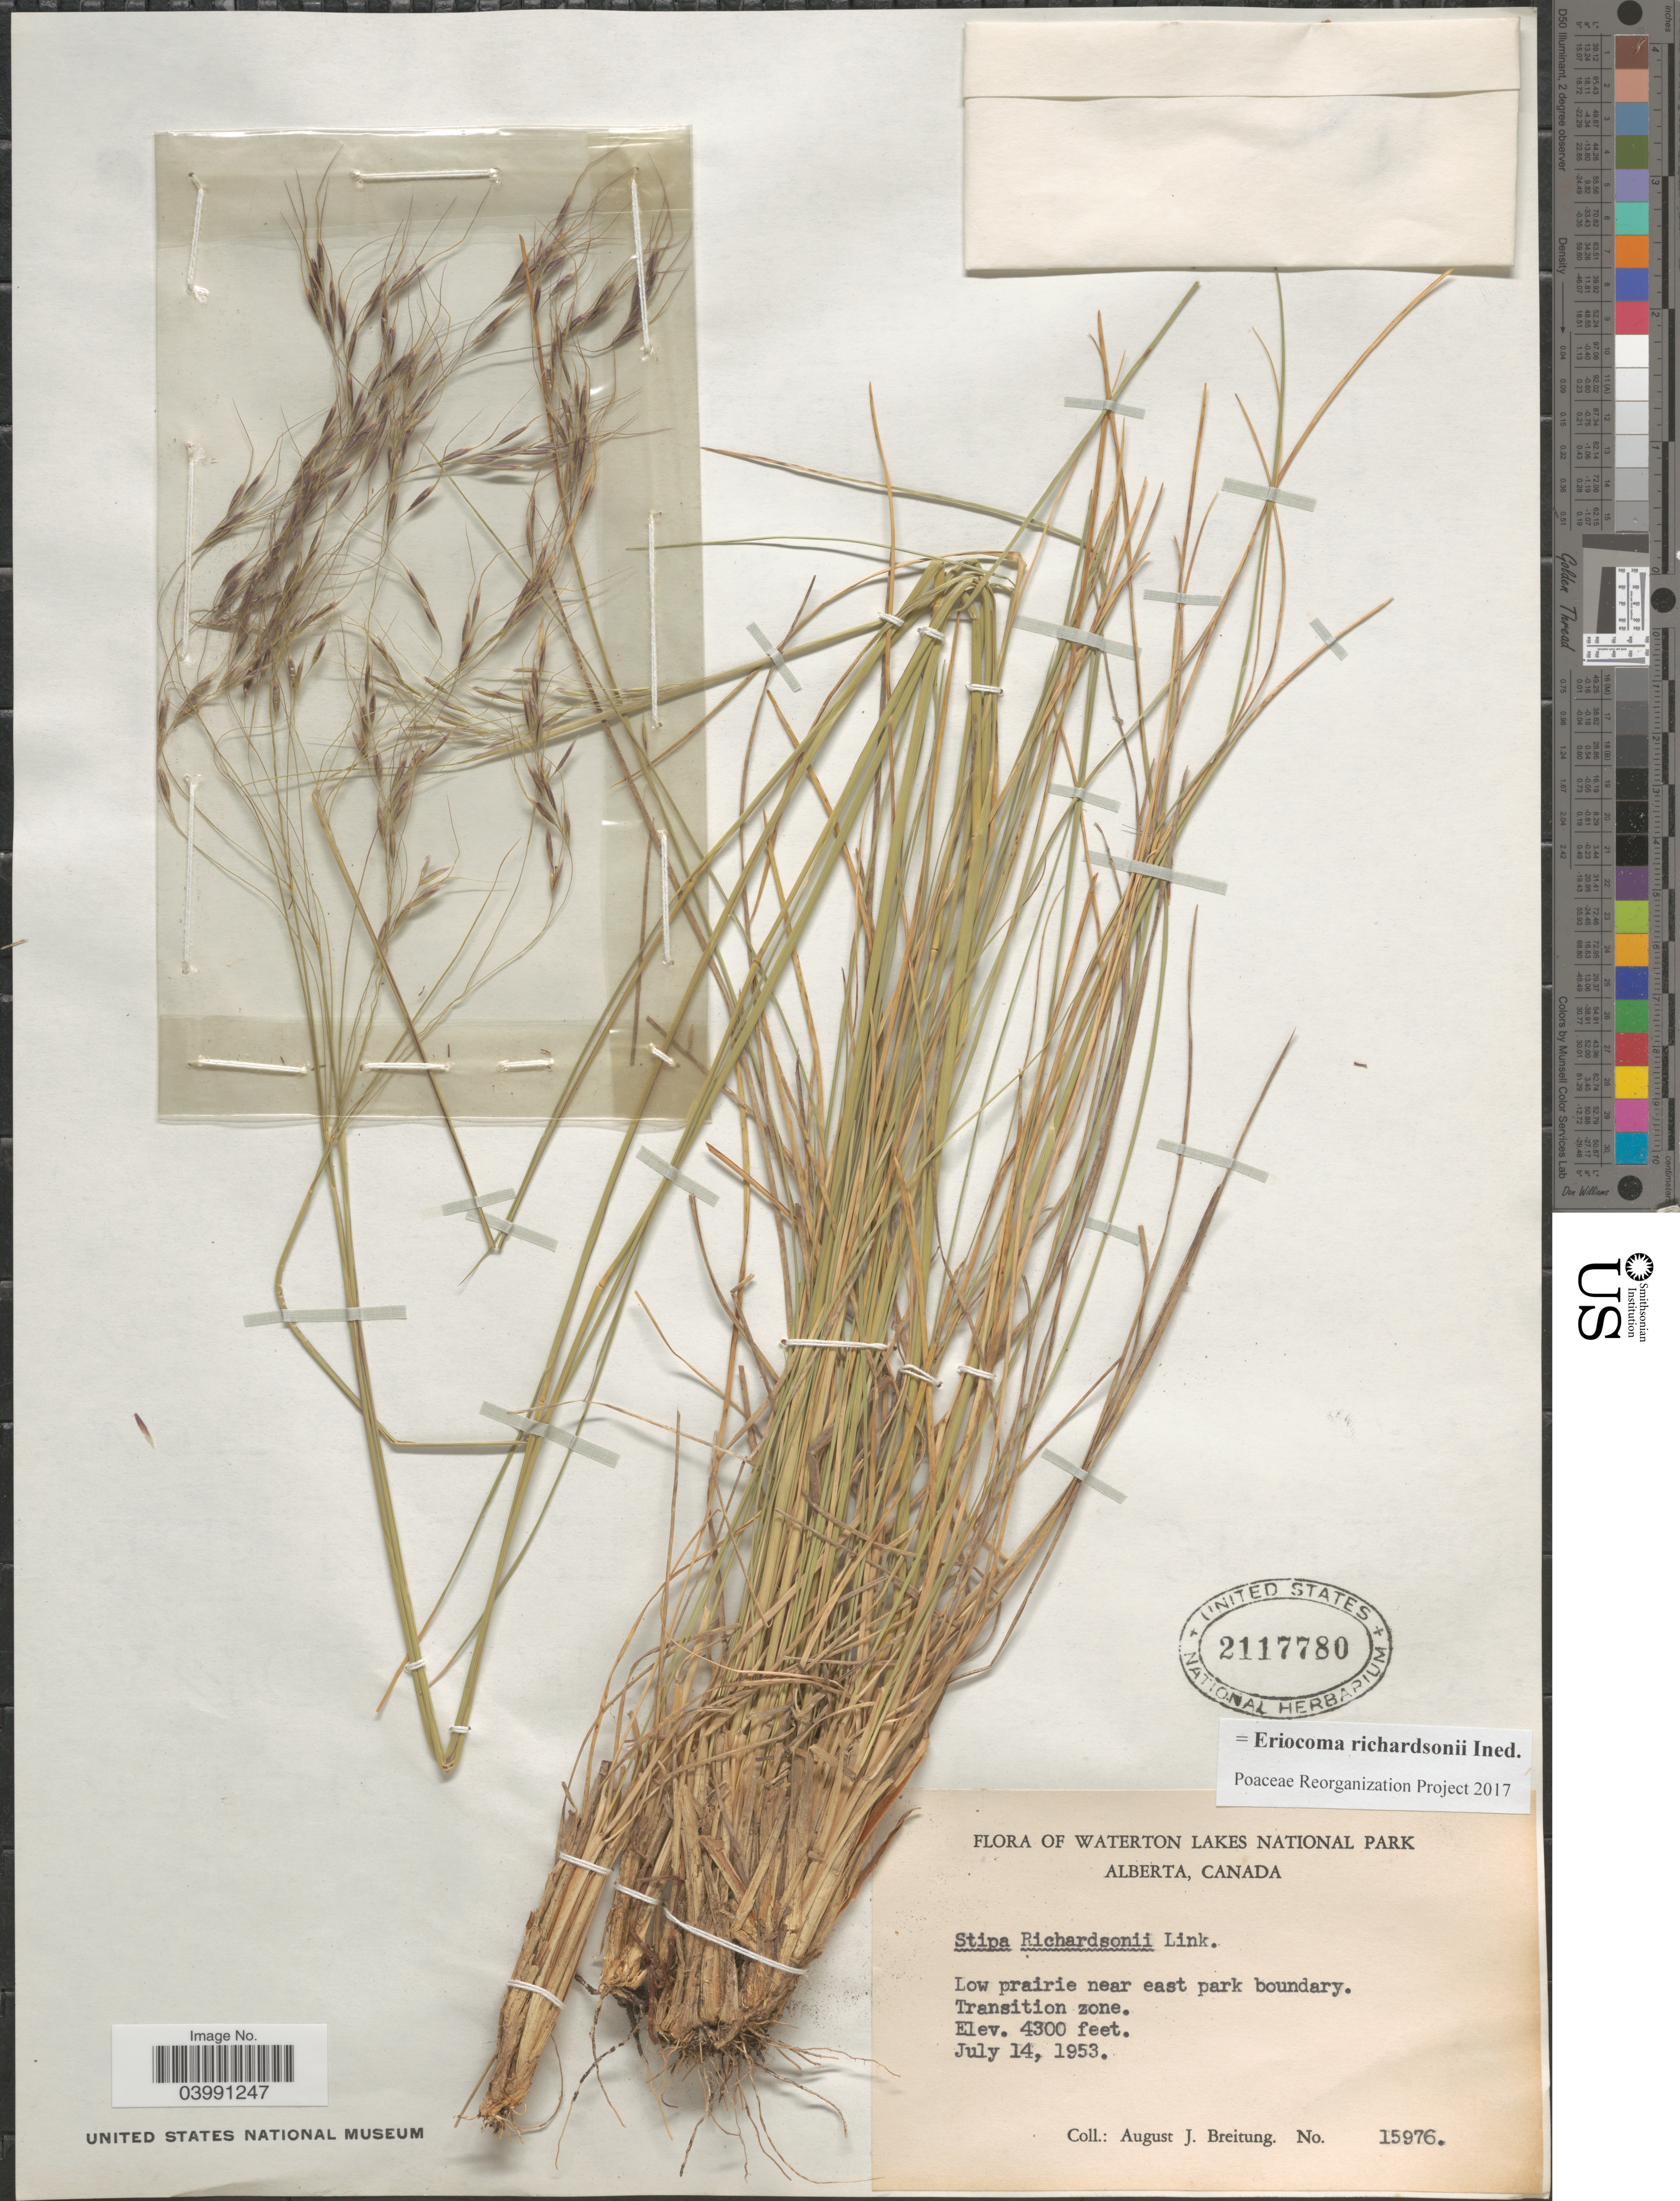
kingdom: Plantae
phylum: Tracheophyta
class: Liliopsida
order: Poales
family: Poaceae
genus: Eriocoma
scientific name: Eriocoma richardsonii ined.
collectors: A. Breitung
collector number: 15976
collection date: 1953-07-14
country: Canada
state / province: Alberta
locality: Waterton Lakes National Park. Low prairie near east park boundary. Transition zone.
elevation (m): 1311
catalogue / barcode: US 2117780